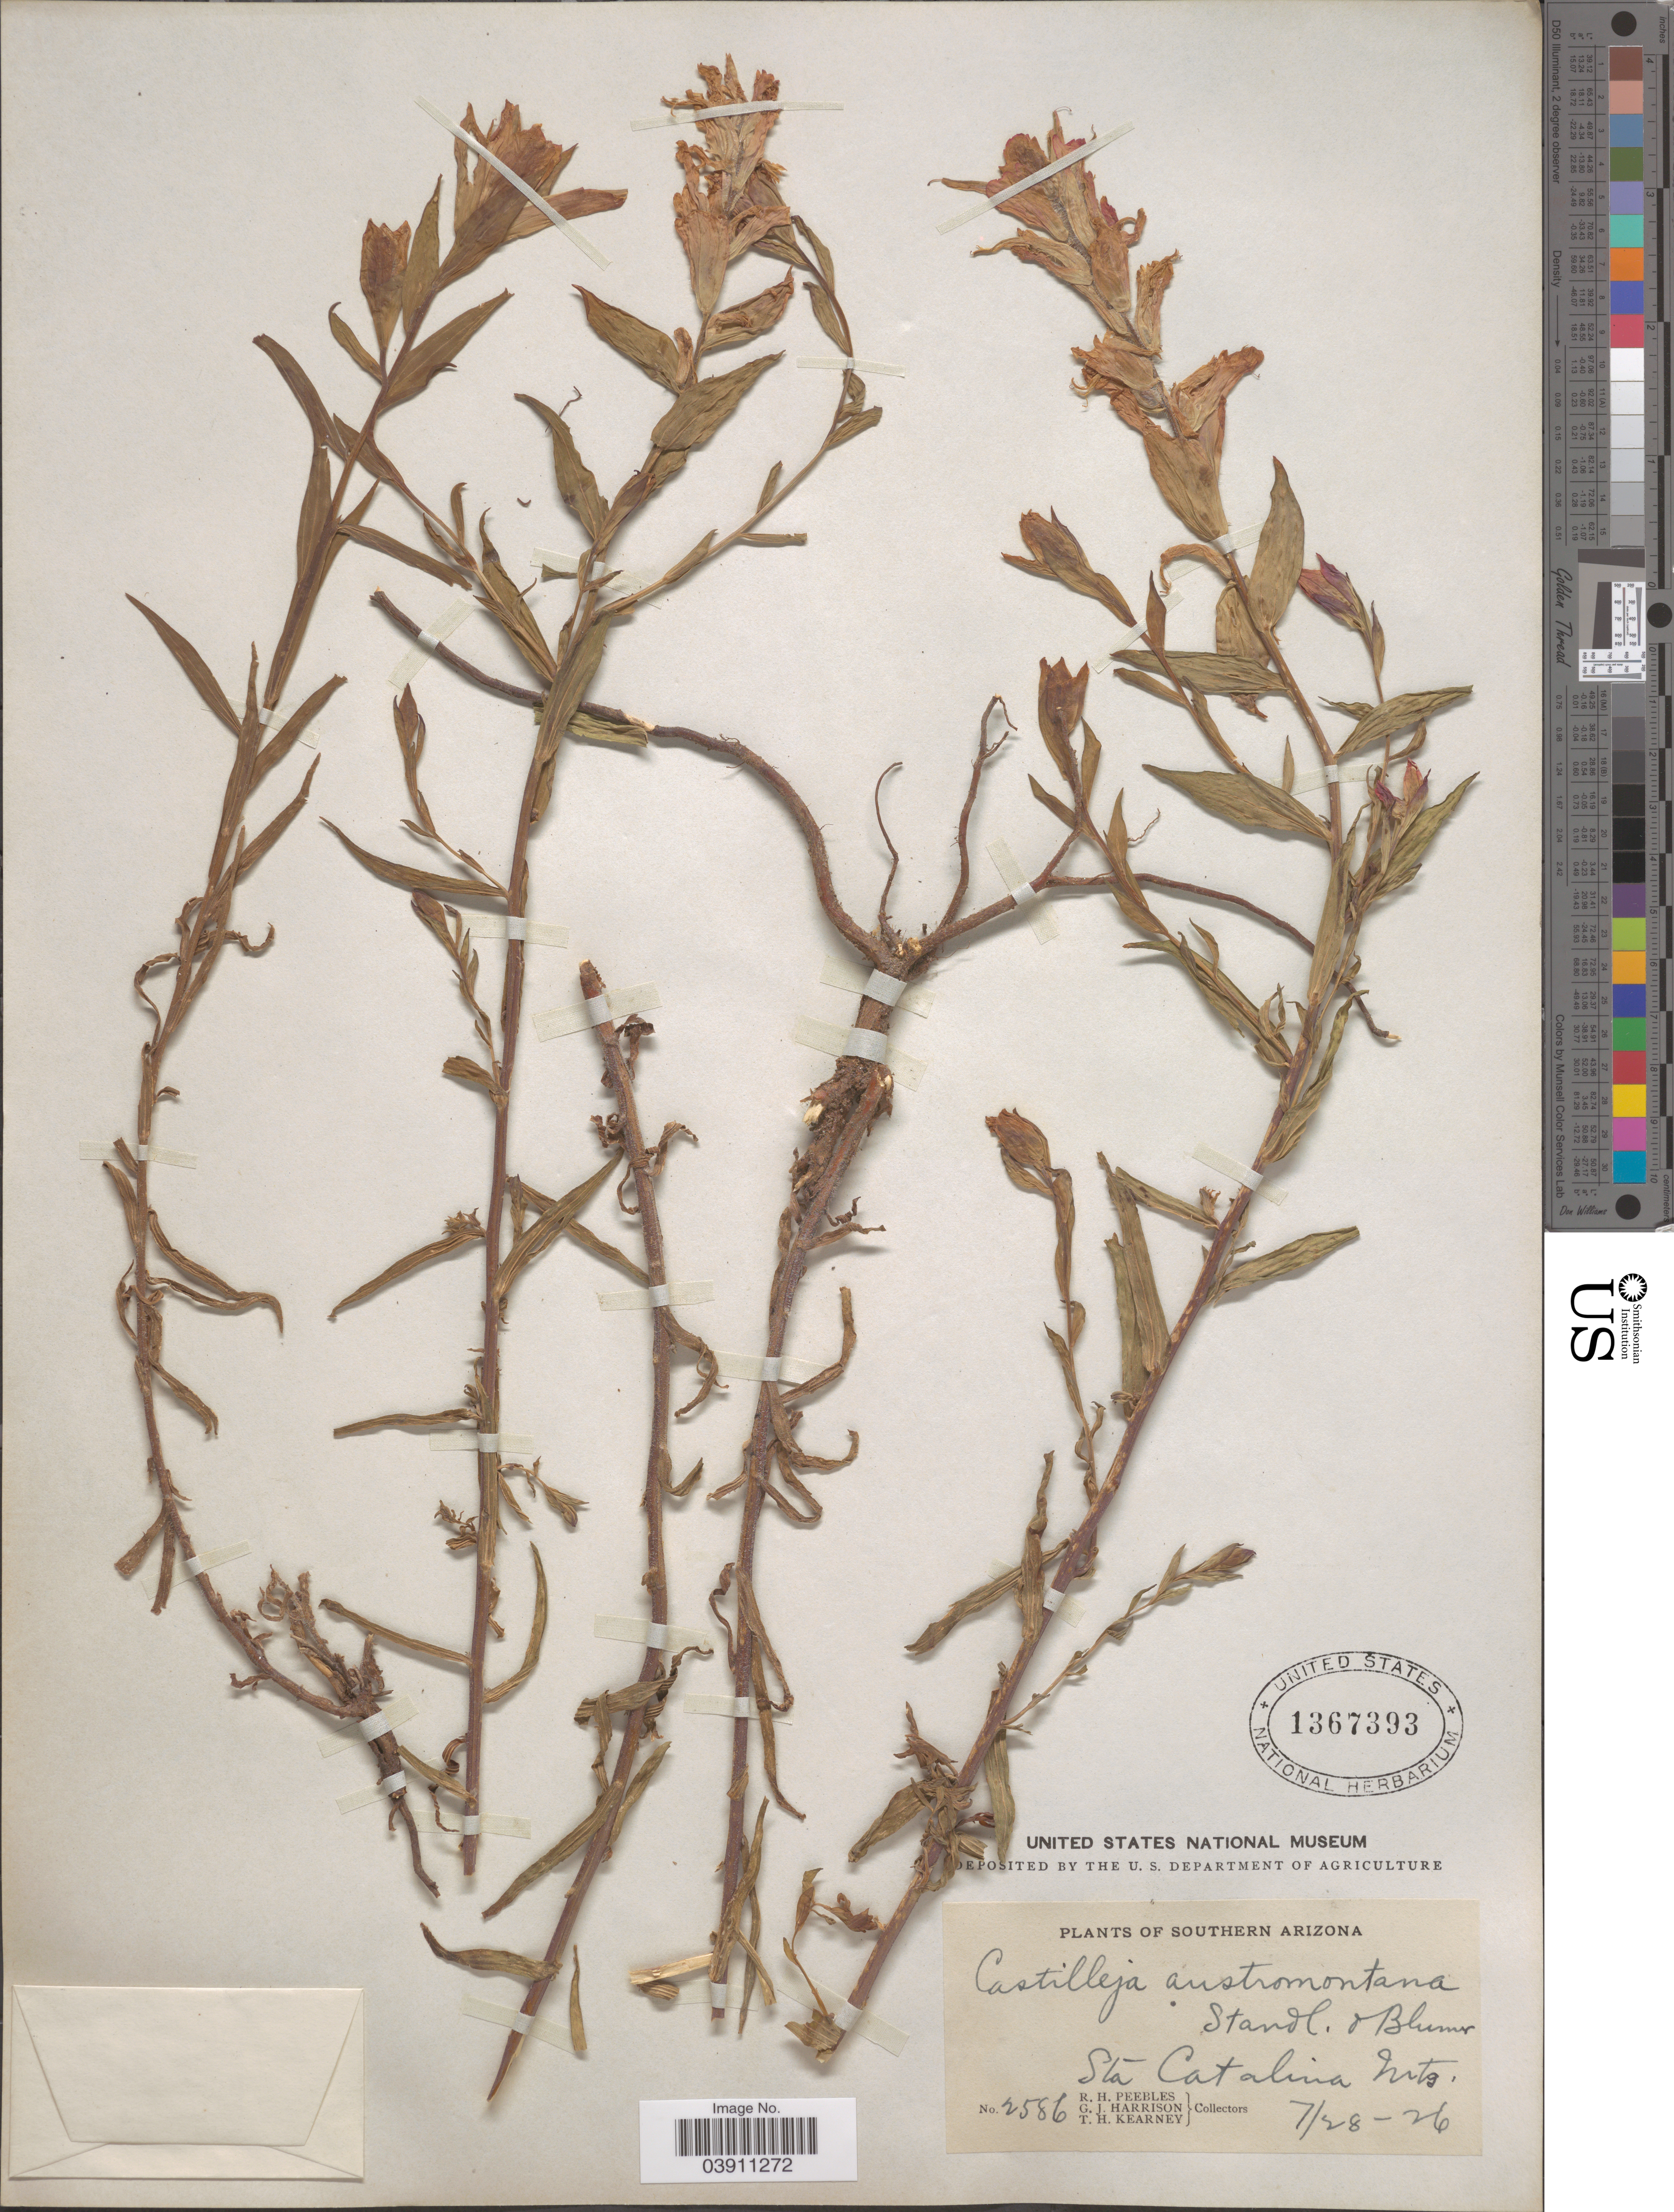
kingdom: Plantae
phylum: Tracheophyta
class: Magnoliopsida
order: Lamiales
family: Orobanchaceae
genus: Castilleja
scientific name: Castilleja austromontana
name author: Standl. & Blumer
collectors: R. H. Peebles, G. J. Harrison & T. H. Kearney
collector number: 2586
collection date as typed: Transcribed d/m/y: 28/7/26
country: United States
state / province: Arizona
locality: Southern Arizona. Sta Catalina Mts.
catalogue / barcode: US 1367393